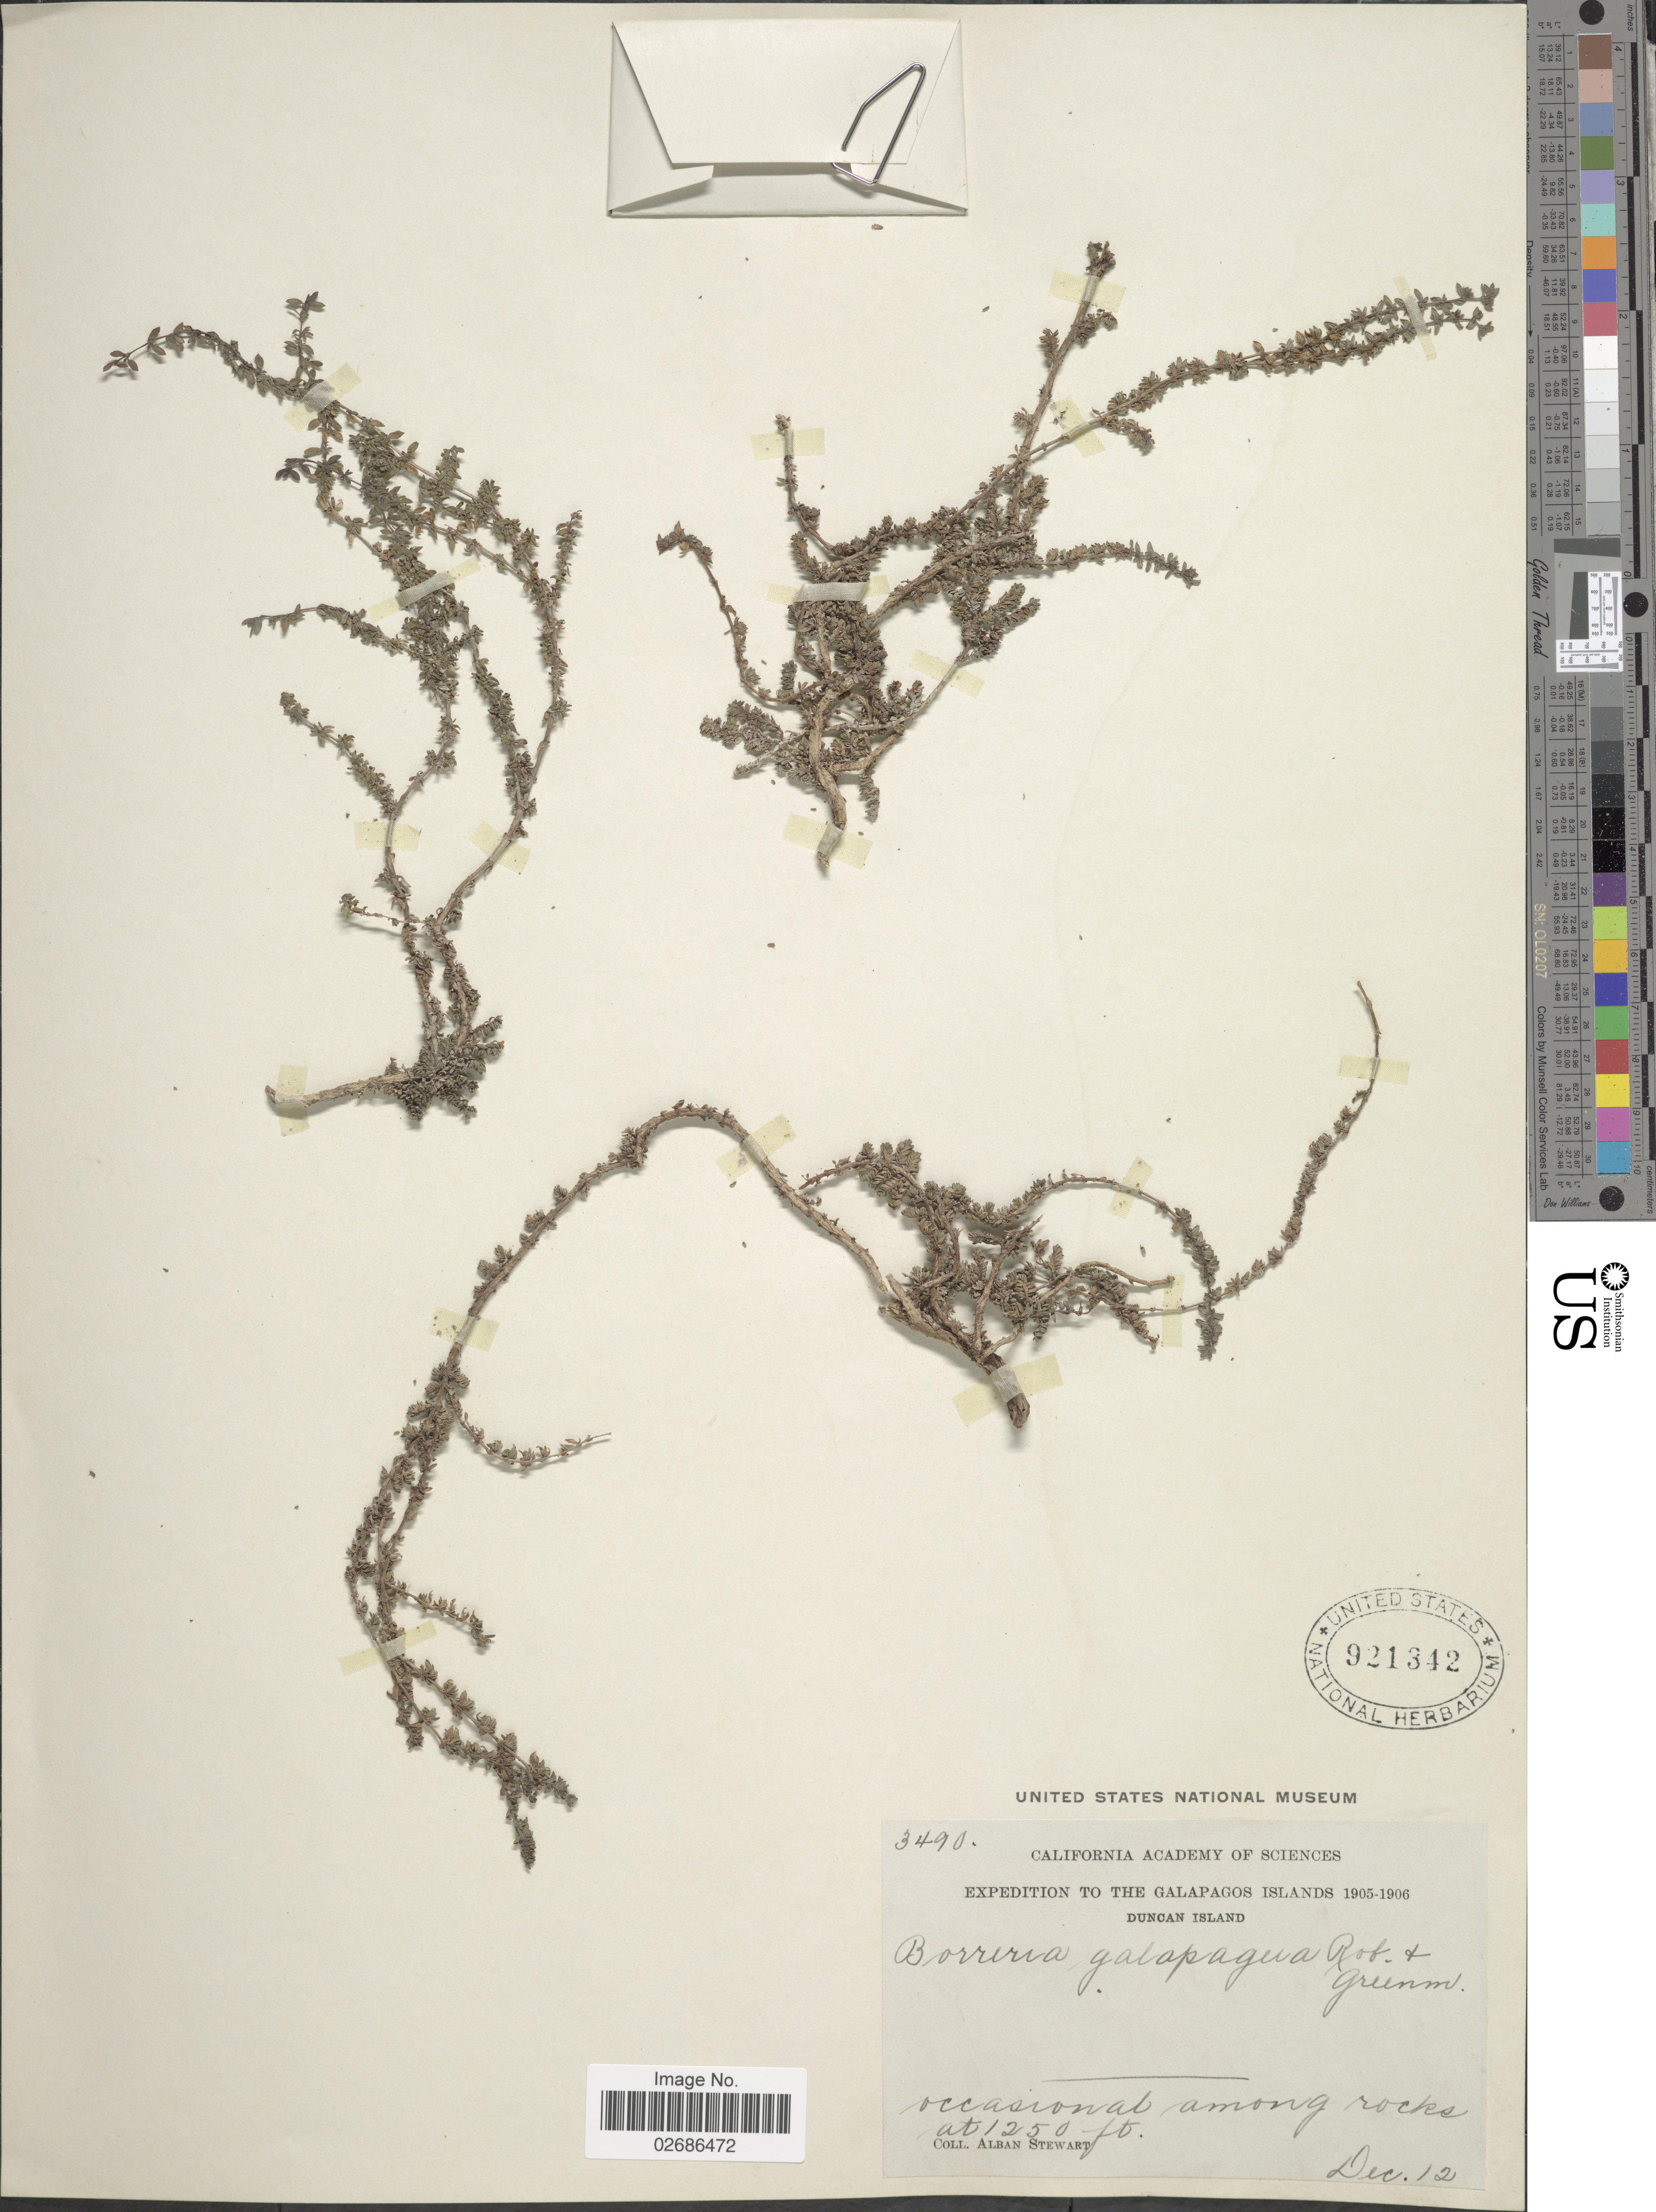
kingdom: Plantae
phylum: Tracheophyta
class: Magnoliopsida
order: Gentianales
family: Rubiaceae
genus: Borreria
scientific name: Borreria galapageia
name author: B.L. Rob. & Greenm.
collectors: A. Stewart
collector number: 3490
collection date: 1905-12-12/1906-12-12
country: Ecuador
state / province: Colón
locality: The Galapagos Islands, Duncan Island.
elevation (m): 381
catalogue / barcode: US 921342